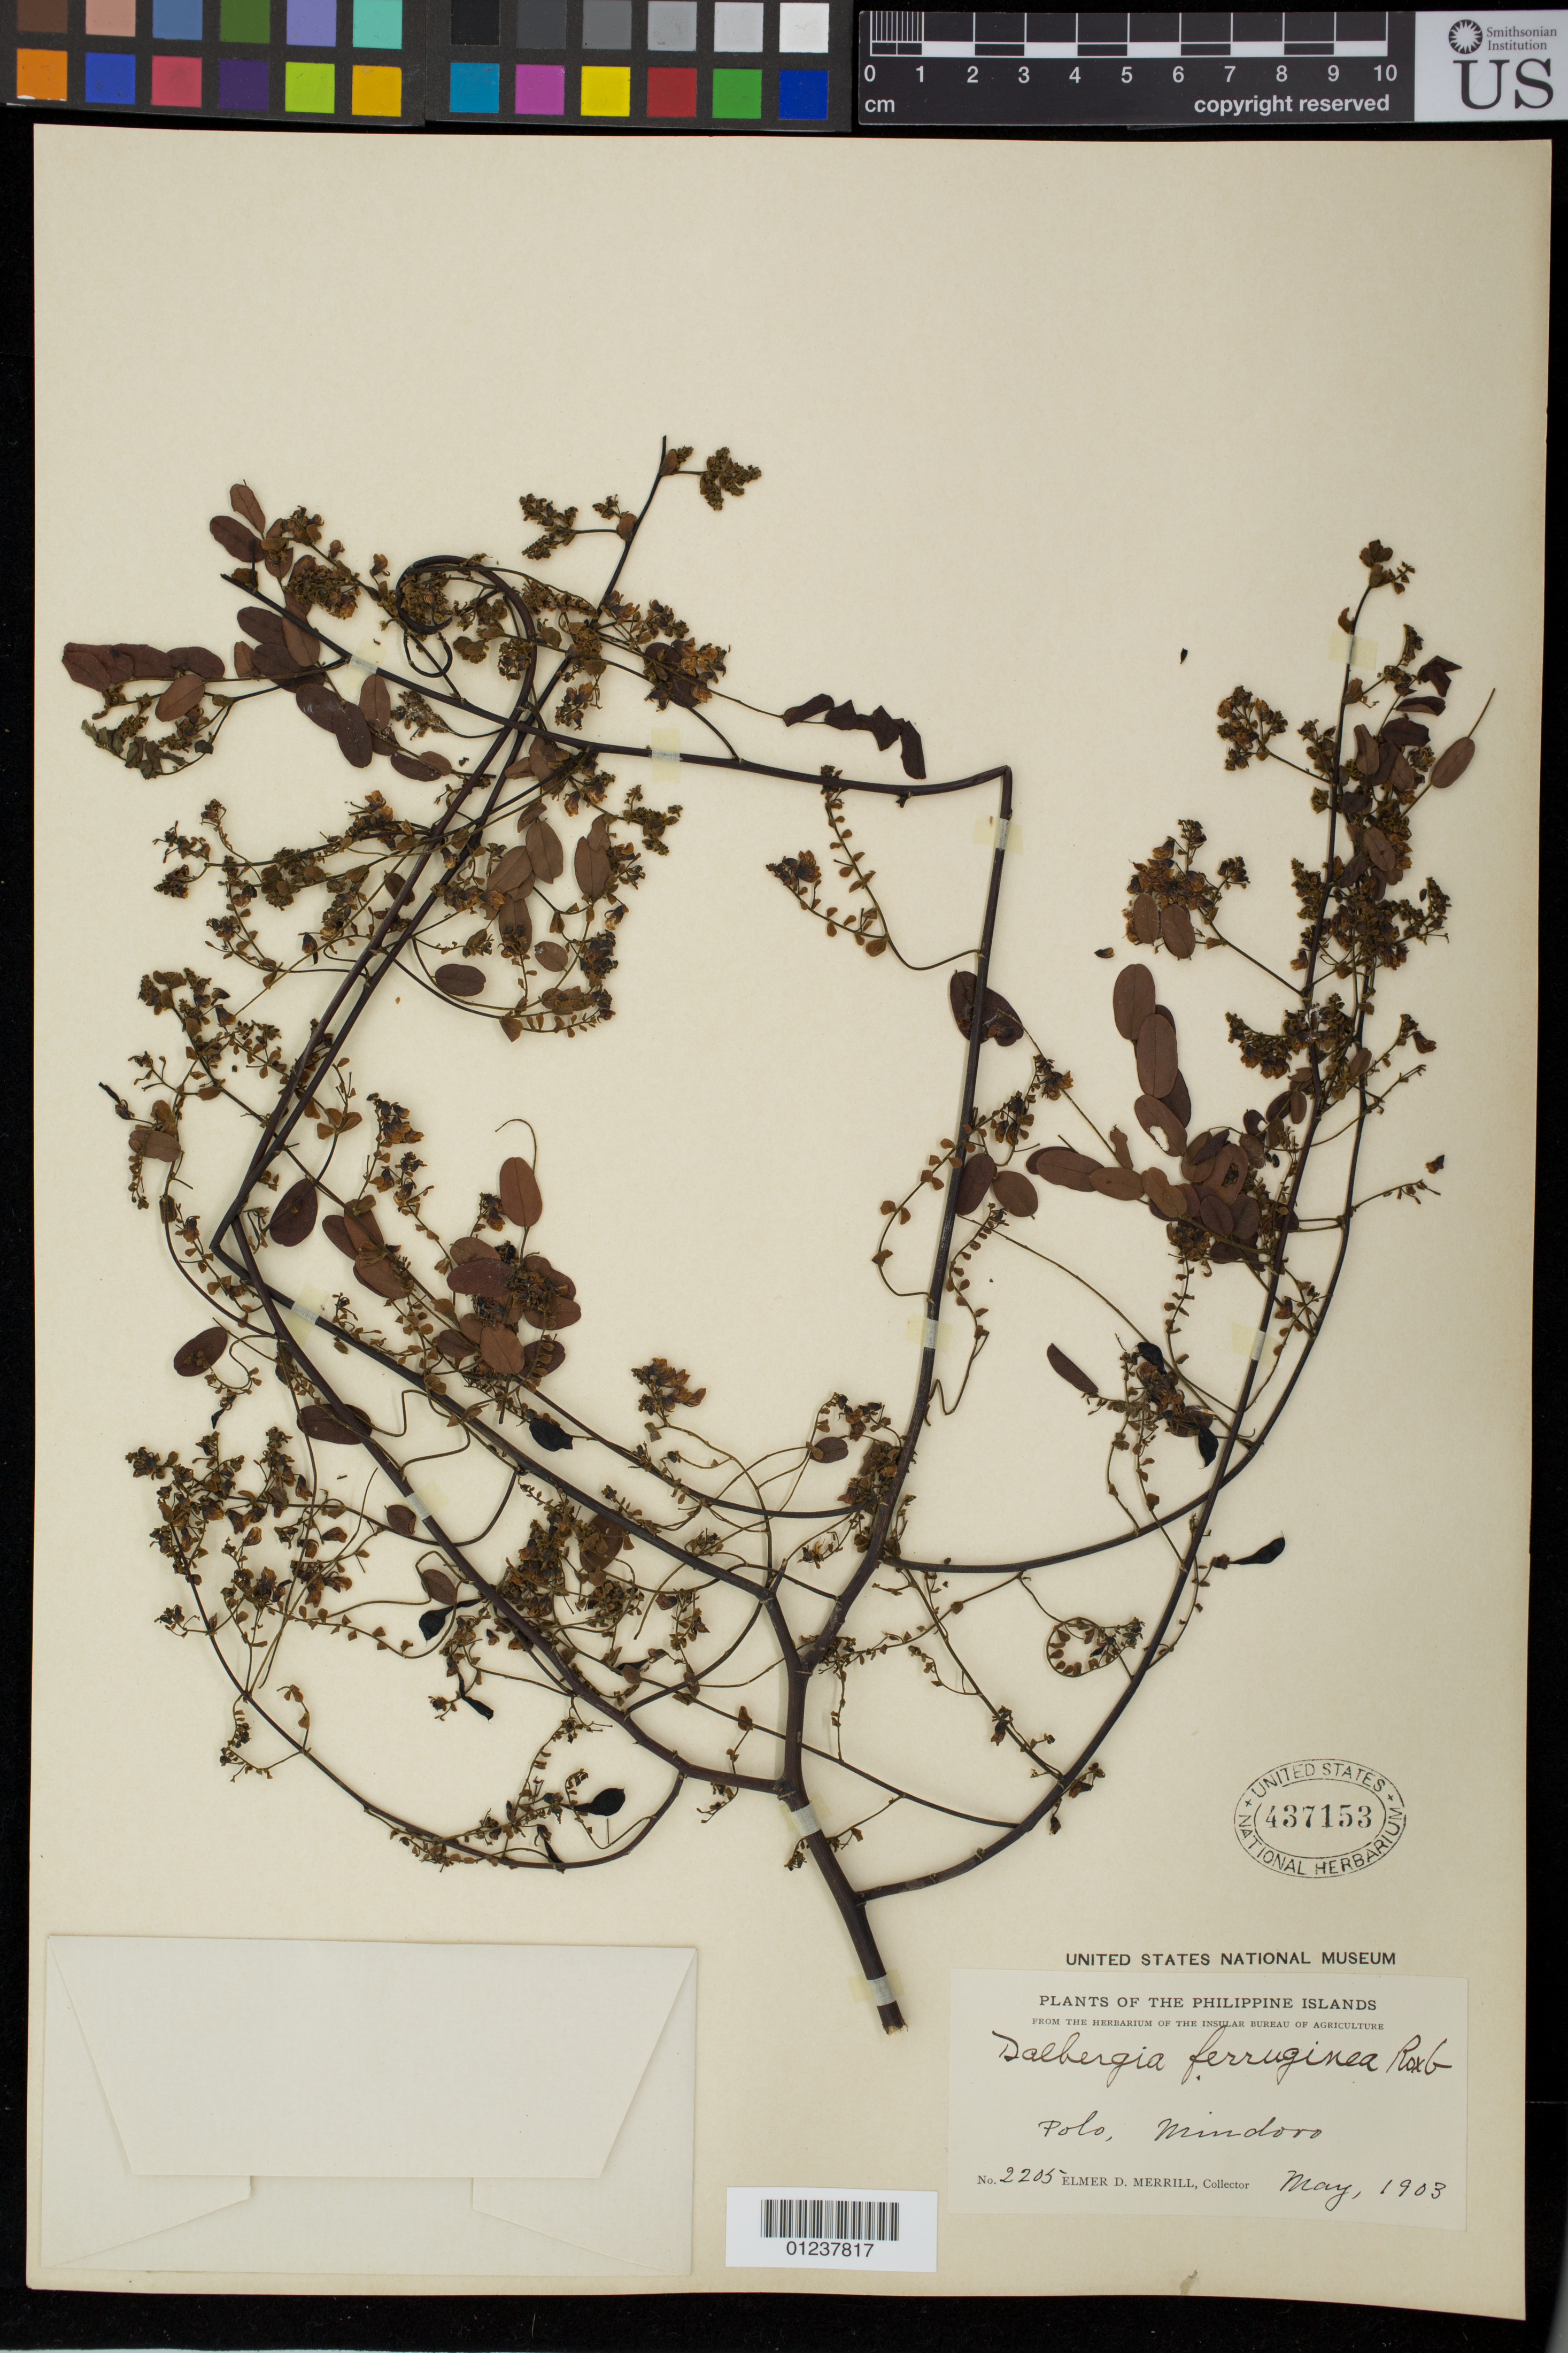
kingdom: Plantae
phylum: Tracheophyta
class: Magnoliopsida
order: Fabales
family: Fabaceae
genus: Dalbergia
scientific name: Dalbergia ferruginea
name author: Roxb.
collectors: E. D. Merrill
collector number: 2205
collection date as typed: May 1903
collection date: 1903-05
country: Philippines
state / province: Mimaropa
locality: Polo, Mindoro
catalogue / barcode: US 437153